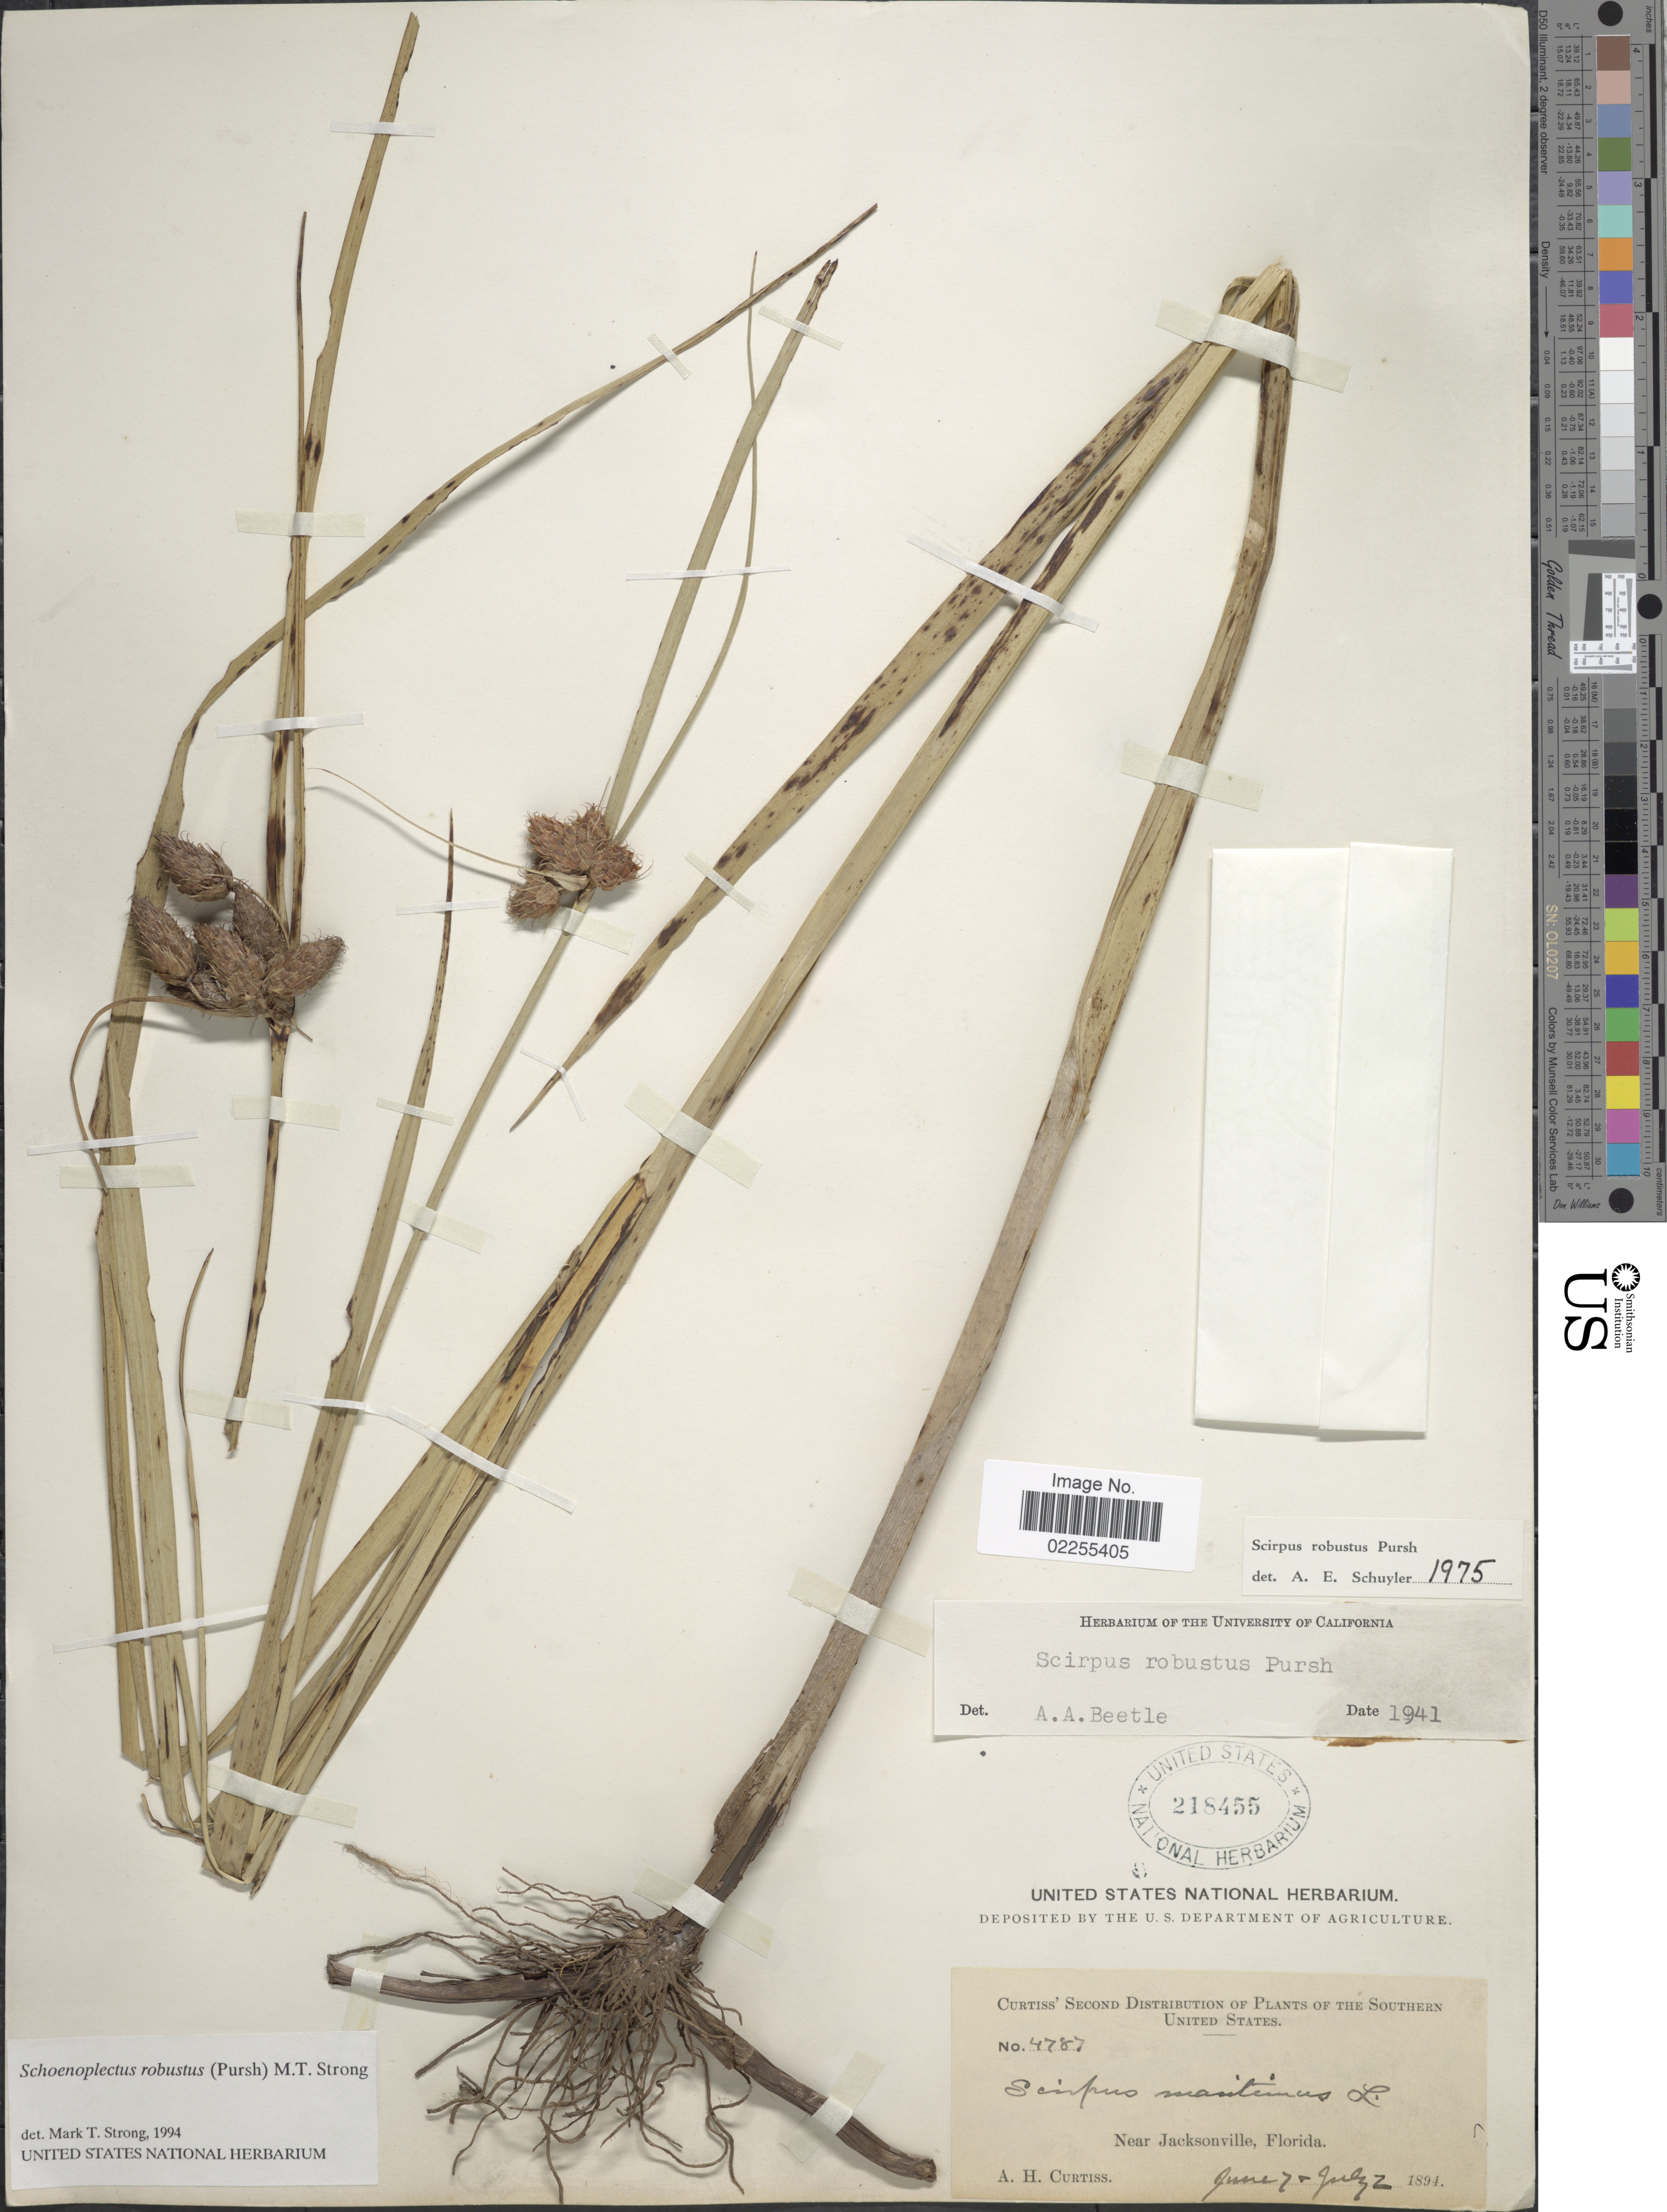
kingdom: Plantae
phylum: Tracheophyta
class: Liliopsida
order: Poales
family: Cyperaceae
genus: Bolboschoenus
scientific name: Bolboschoenus robustus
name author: (Pursh) Soják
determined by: Strong, M. T., (US), Smithsonian Institution - National Museum of Natural History (UNITED STATES)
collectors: A. H. Curtiss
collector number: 4787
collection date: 1894-06-07/1894-07-02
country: United States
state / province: Florida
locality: Near Jacksonville.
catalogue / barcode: US 218455